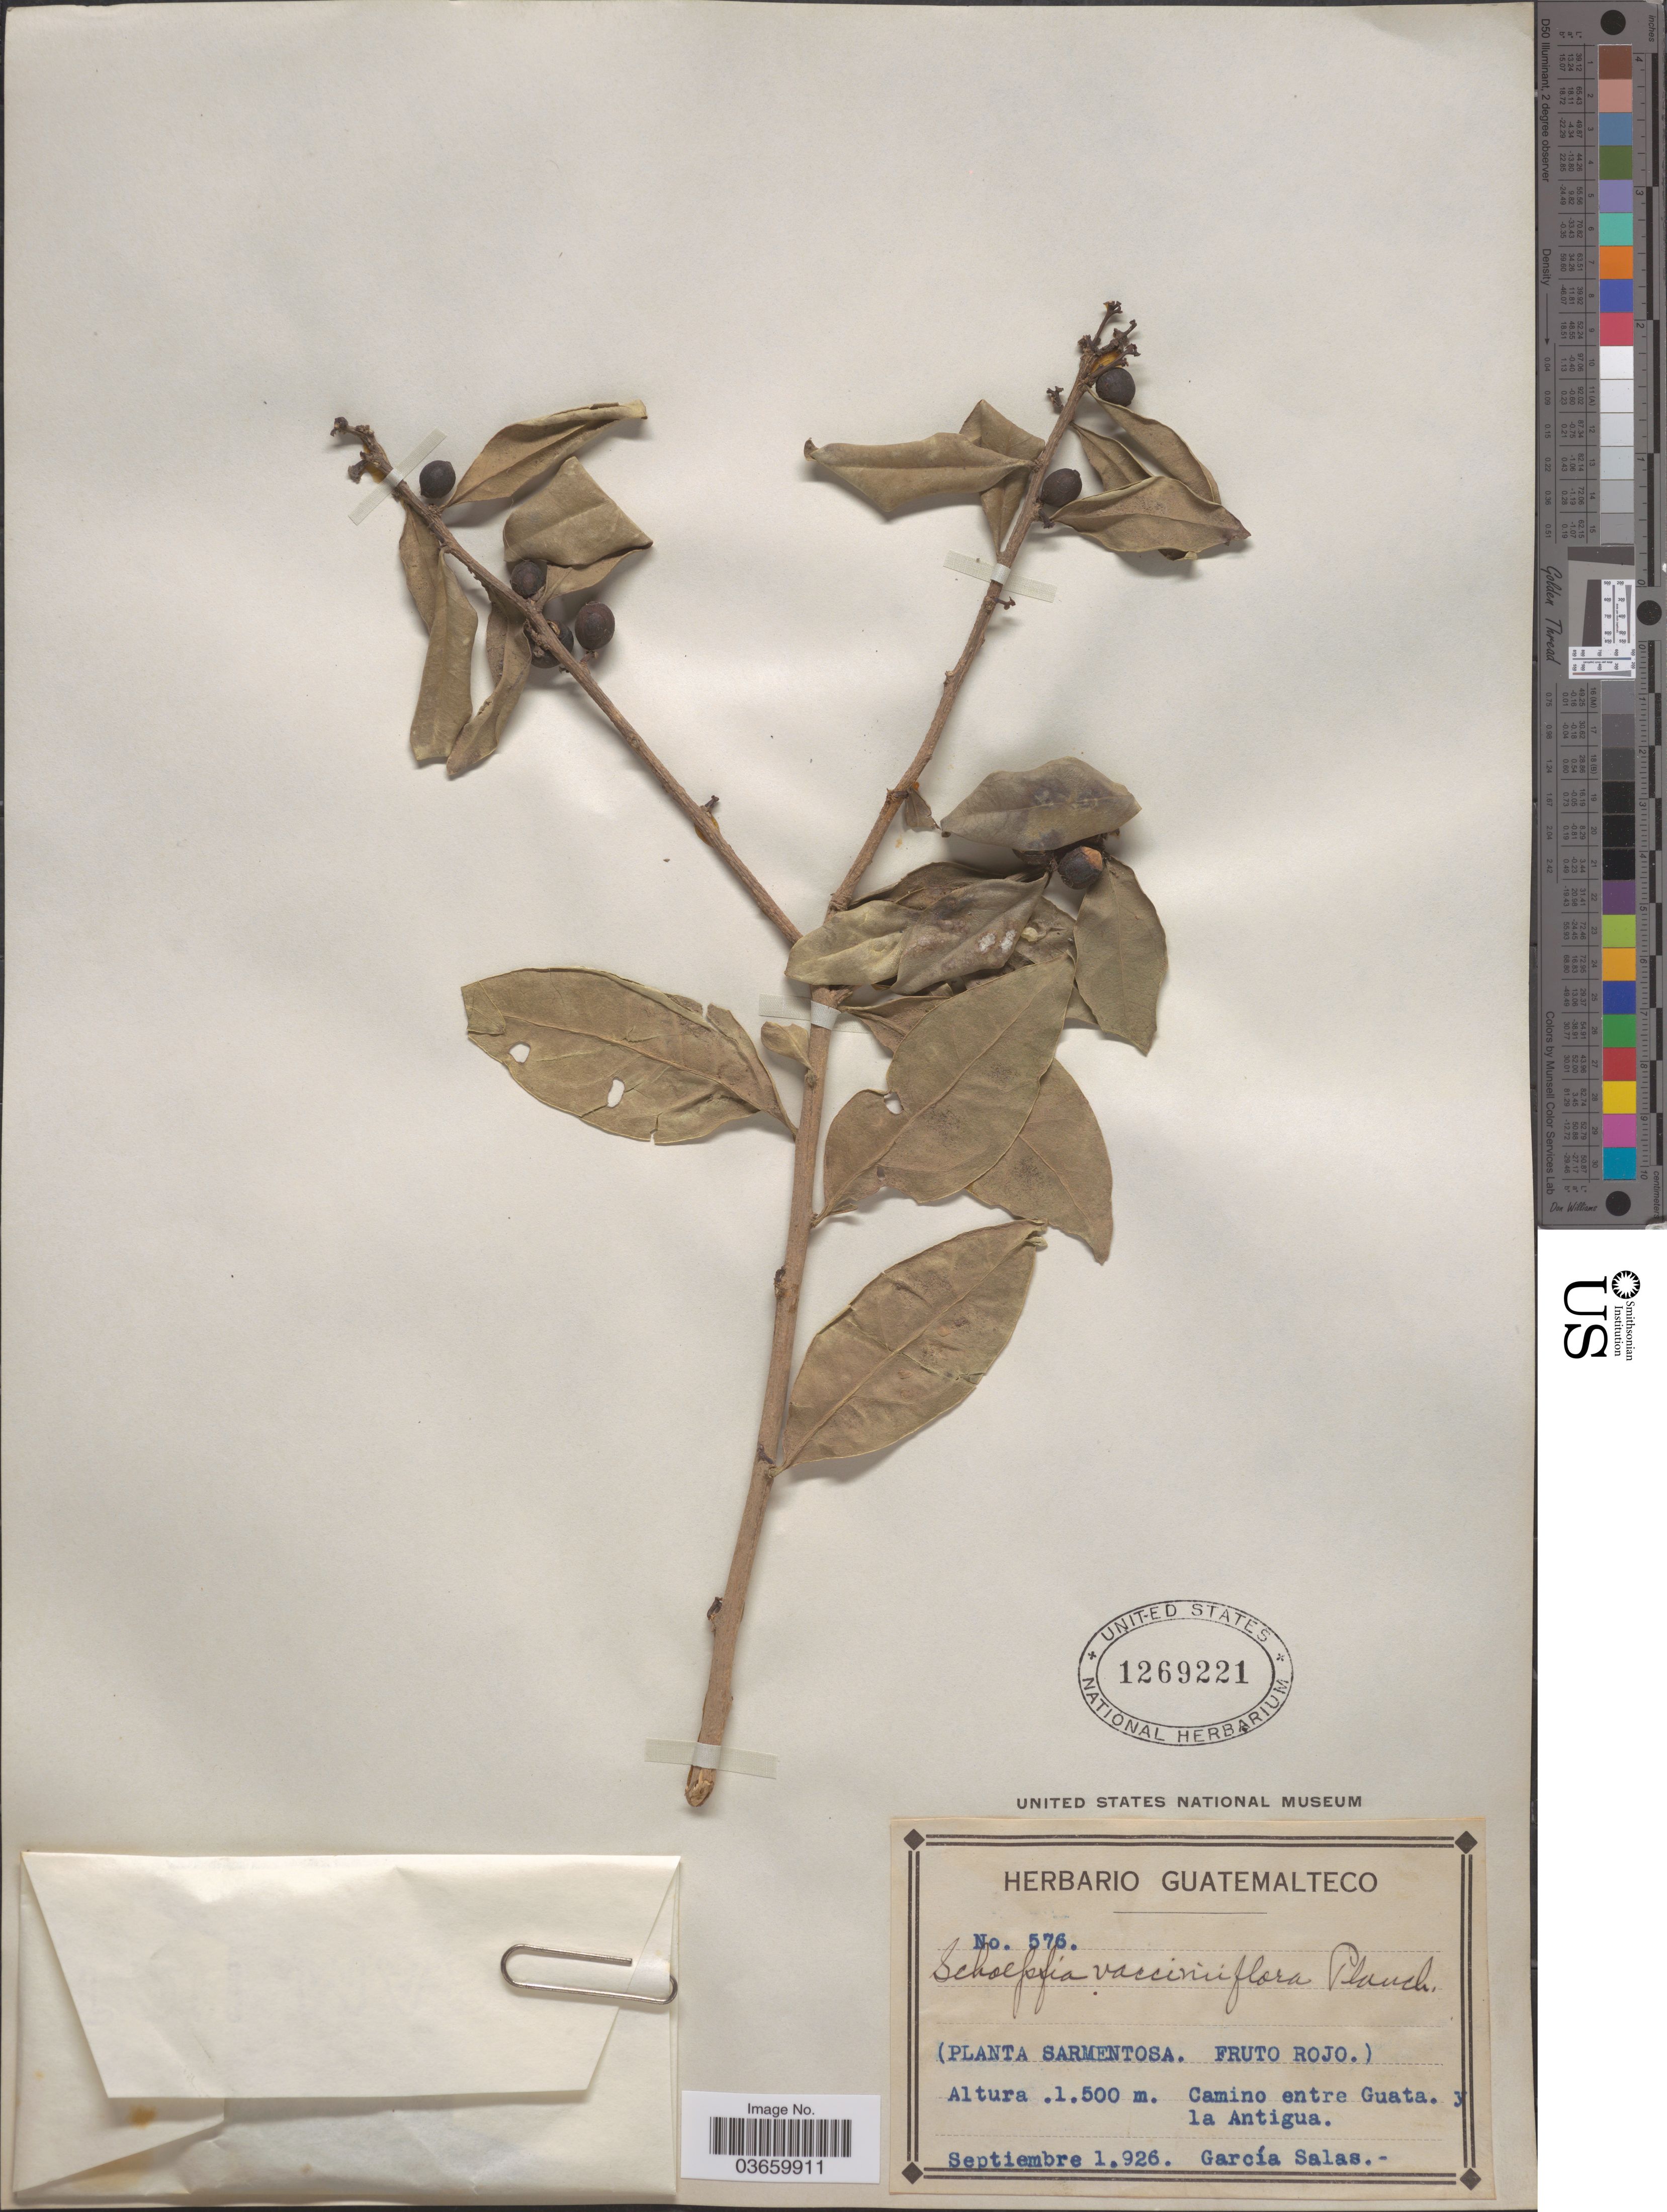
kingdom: Plantae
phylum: Tracheophyta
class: Magnoliopsida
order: Santalales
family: Schoepfiaceae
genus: Schoepfia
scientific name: Schoepfia vacciniiflora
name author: Planch. ex Hemsl.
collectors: G. Salas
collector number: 576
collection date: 1926-09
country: Guatemala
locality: Camino entre Guata y la Antigua.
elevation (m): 1500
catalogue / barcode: US 1269221